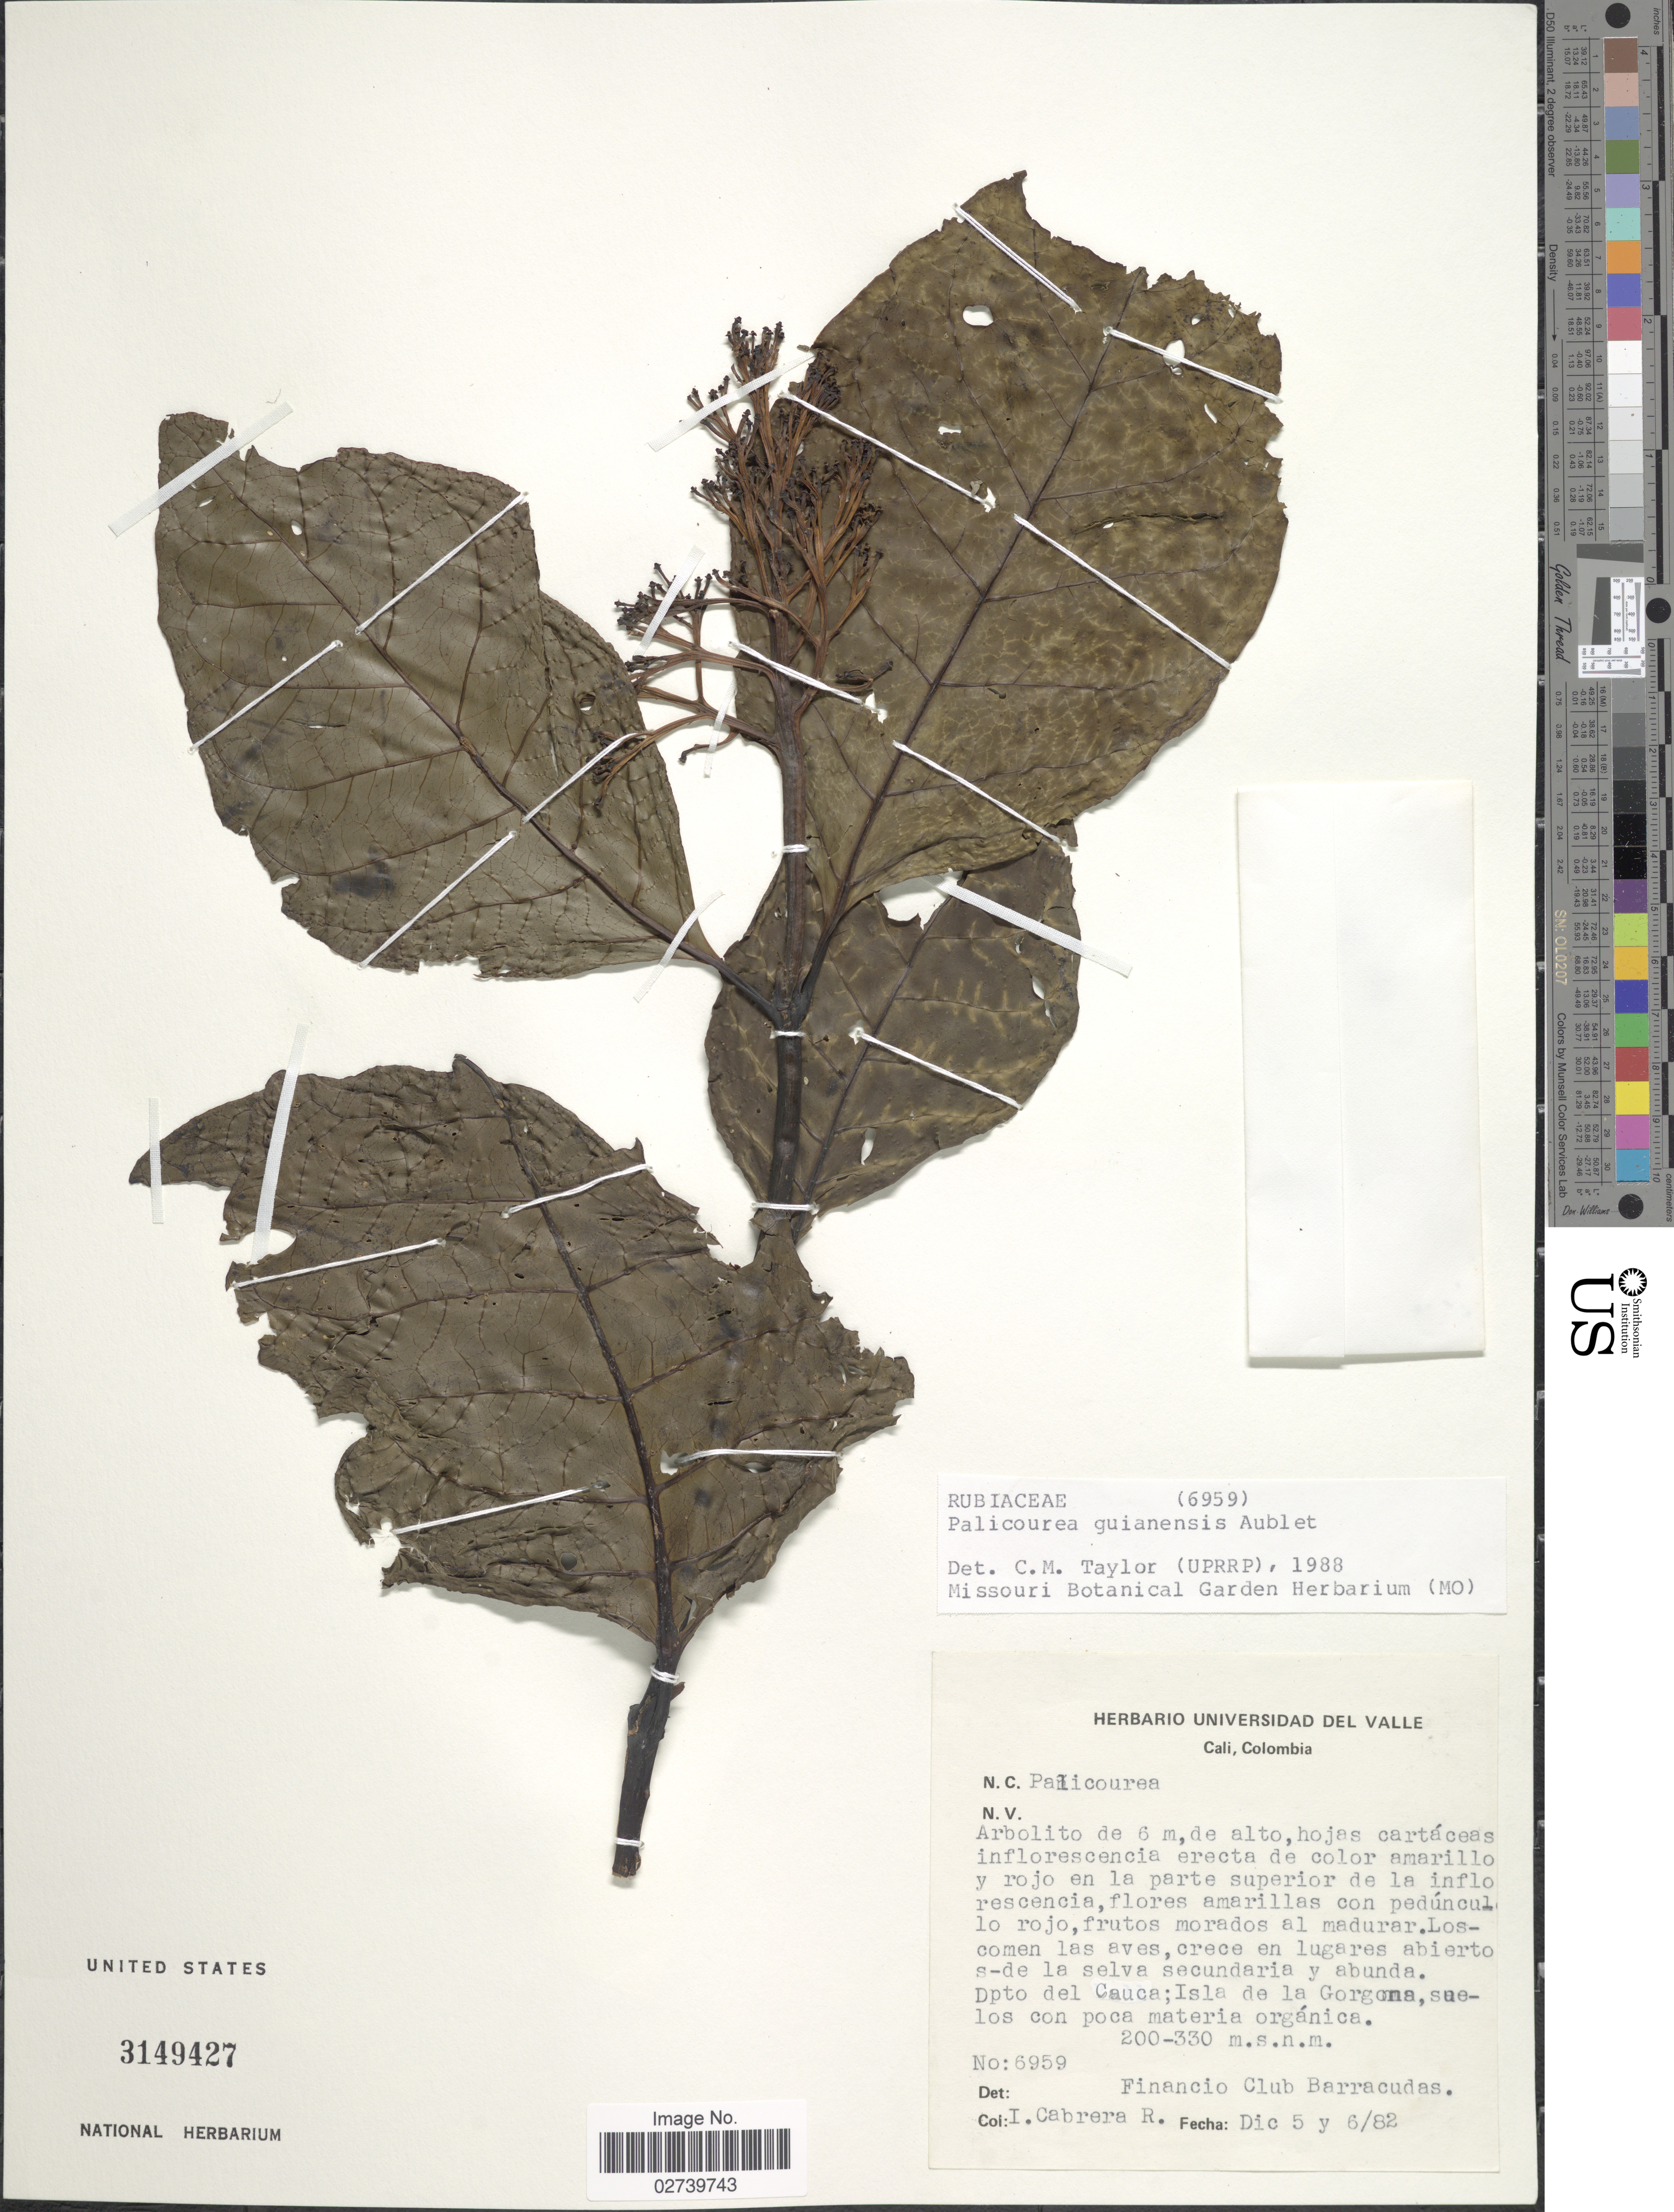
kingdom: Plantae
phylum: Tracheophyta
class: Magnoliopsida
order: Gentianales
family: Rubiaceae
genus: Palicourea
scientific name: Palicourea guianensis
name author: Aubl.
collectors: I. Cabrera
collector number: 6959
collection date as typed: Transcribed d/m/y: 5/12/82 to 6/12/82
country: Colombia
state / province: Cauca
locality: Isla de la Gorgona, suelos con poca materia orgánica. Financio Club Barracudas [unsure placement]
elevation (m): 200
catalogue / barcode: US 3149427